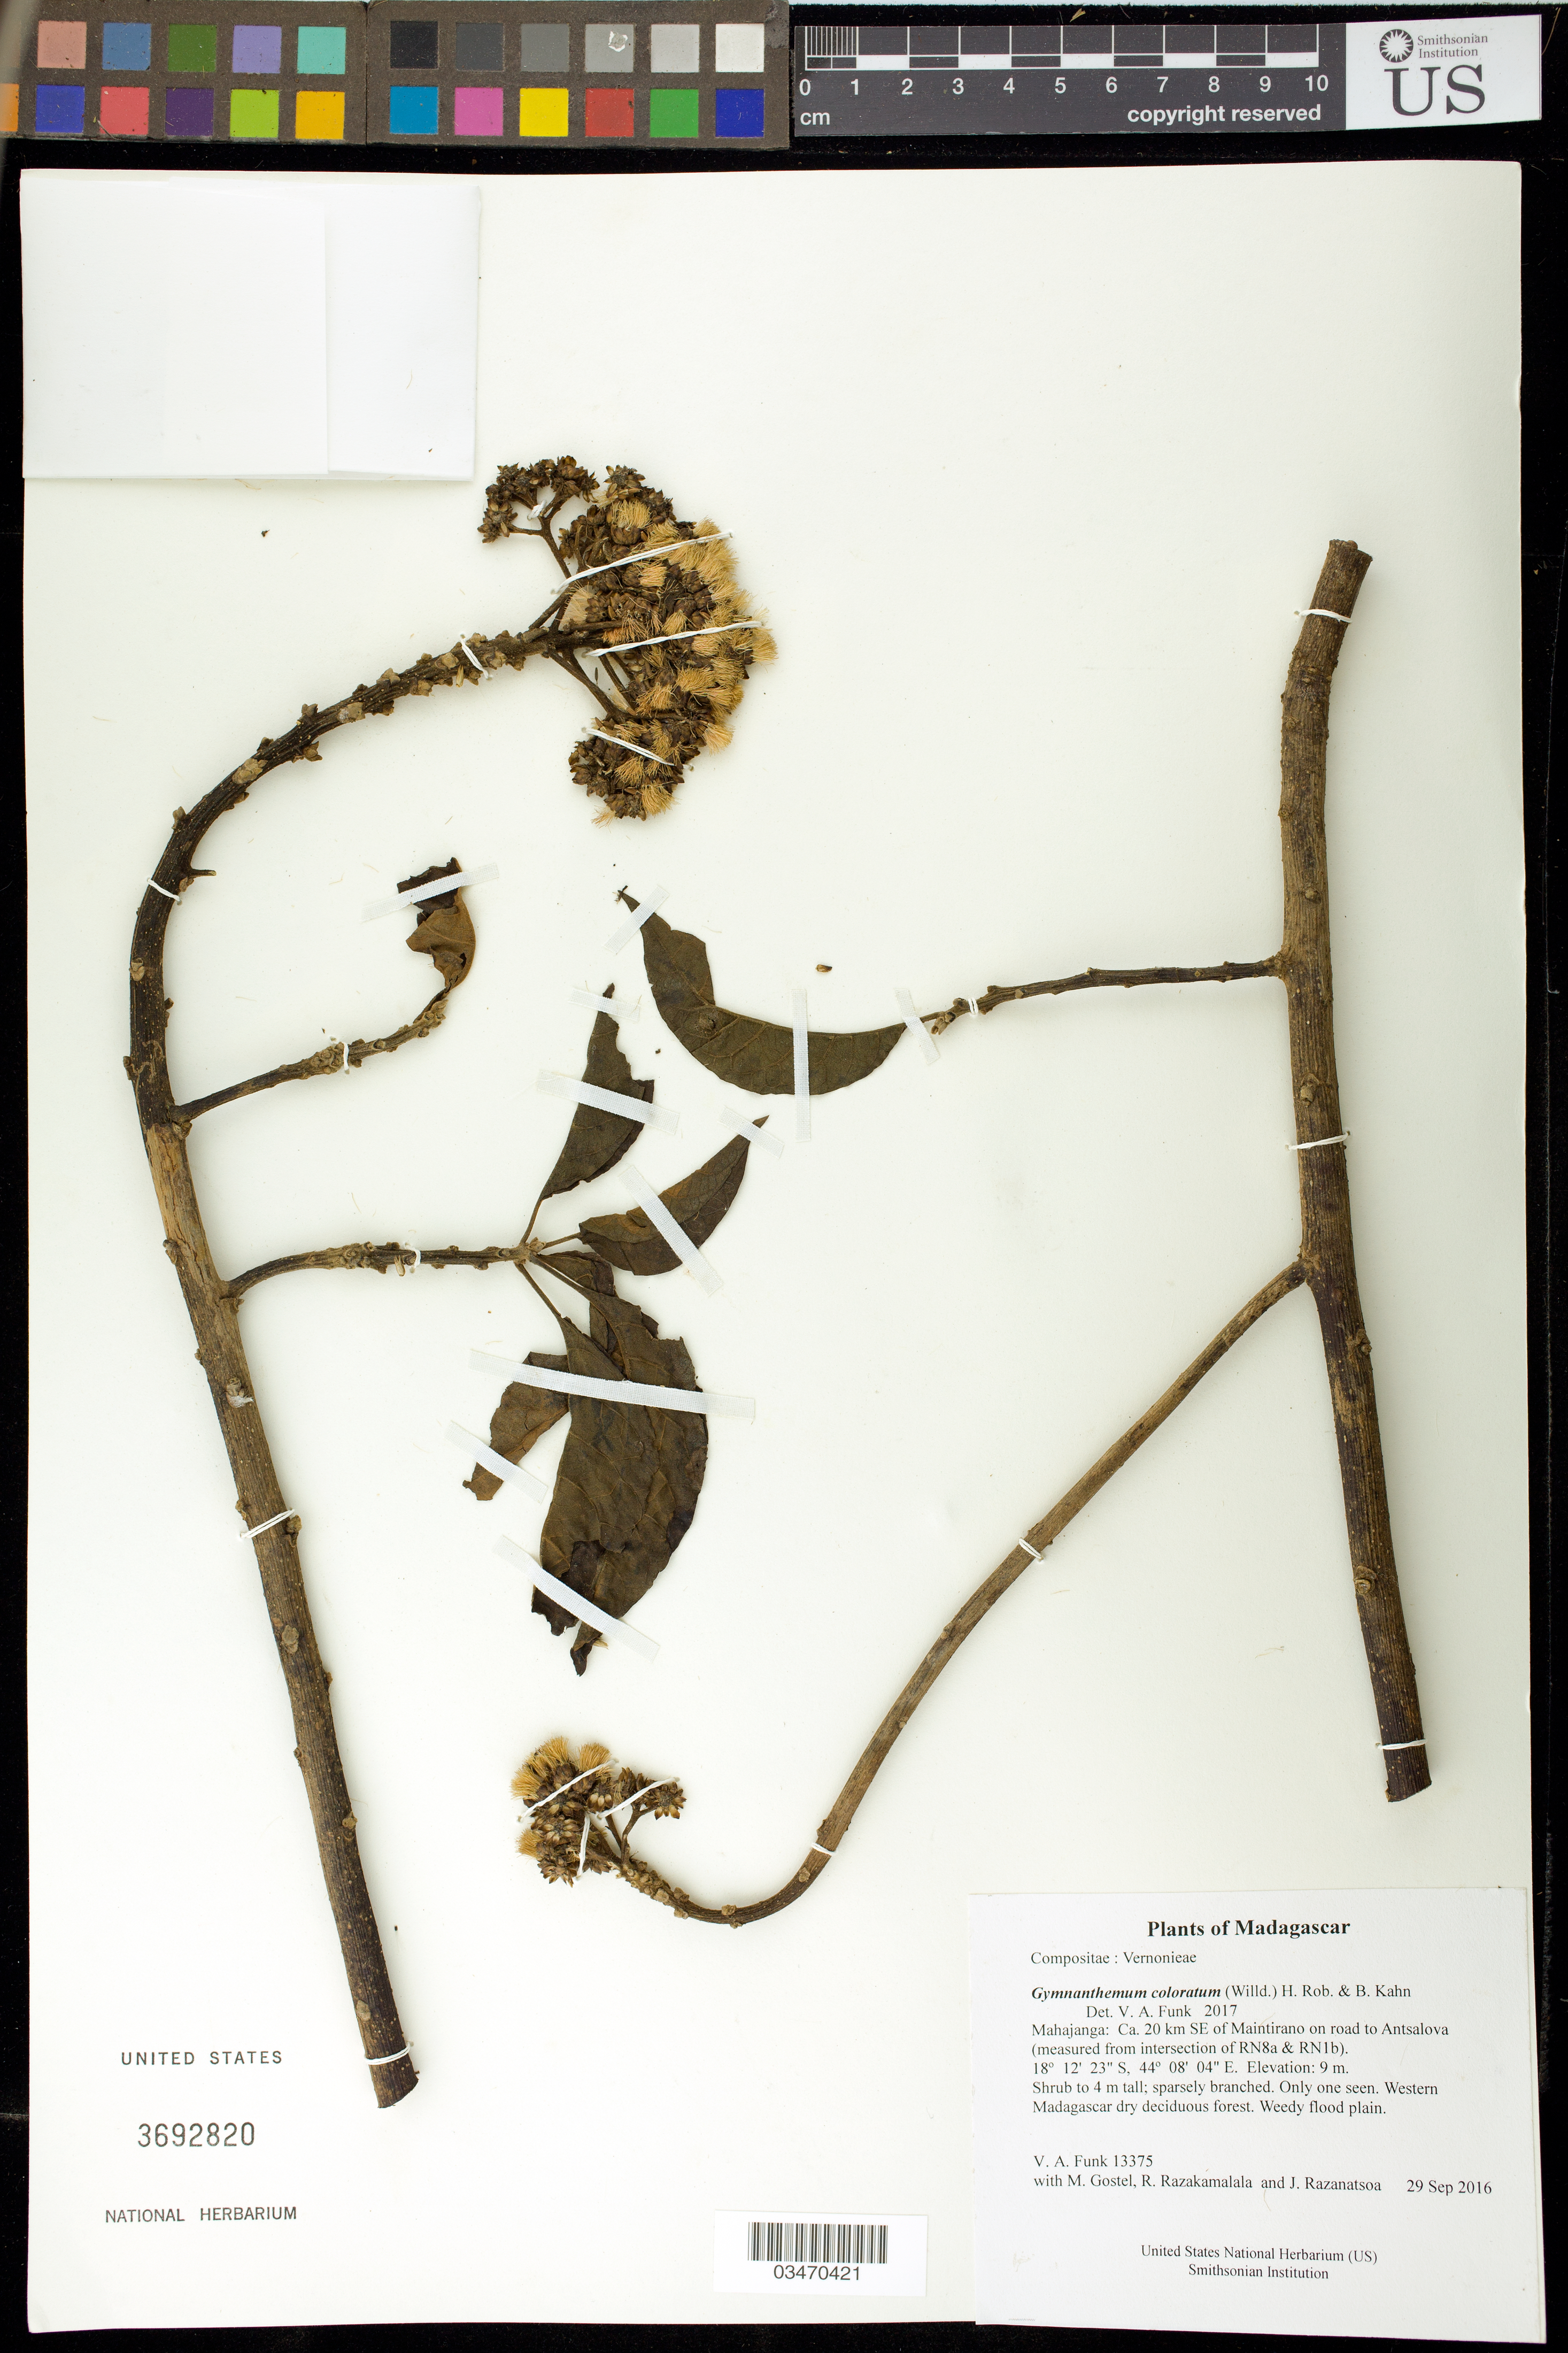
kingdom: Plantae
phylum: Tracheophyta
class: Magnoliopsida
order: Asterales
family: Asteraceae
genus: Gymnanthemum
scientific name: Gymnanthemum coloratum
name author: (Willd.) H. Rob. & B. Kahn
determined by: Funk, Vicki A., (BOT), Smithsonian Institution - National Museum of Natural History (UNITED STATES)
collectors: M. R. Gostel, R. Razakamalala & J. Razanatsoa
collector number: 13375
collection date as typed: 29 Sep 2016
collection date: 2016-09-29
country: Madagascar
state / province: Melaky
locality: Ca. 20 km SE of Maintirano on road to Antsalova (measured from intersection of RN8a & RN1b)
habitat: Western Madagascar dry deciduous forest. Weedy flood plain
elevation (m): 9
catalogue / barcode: US 3692820